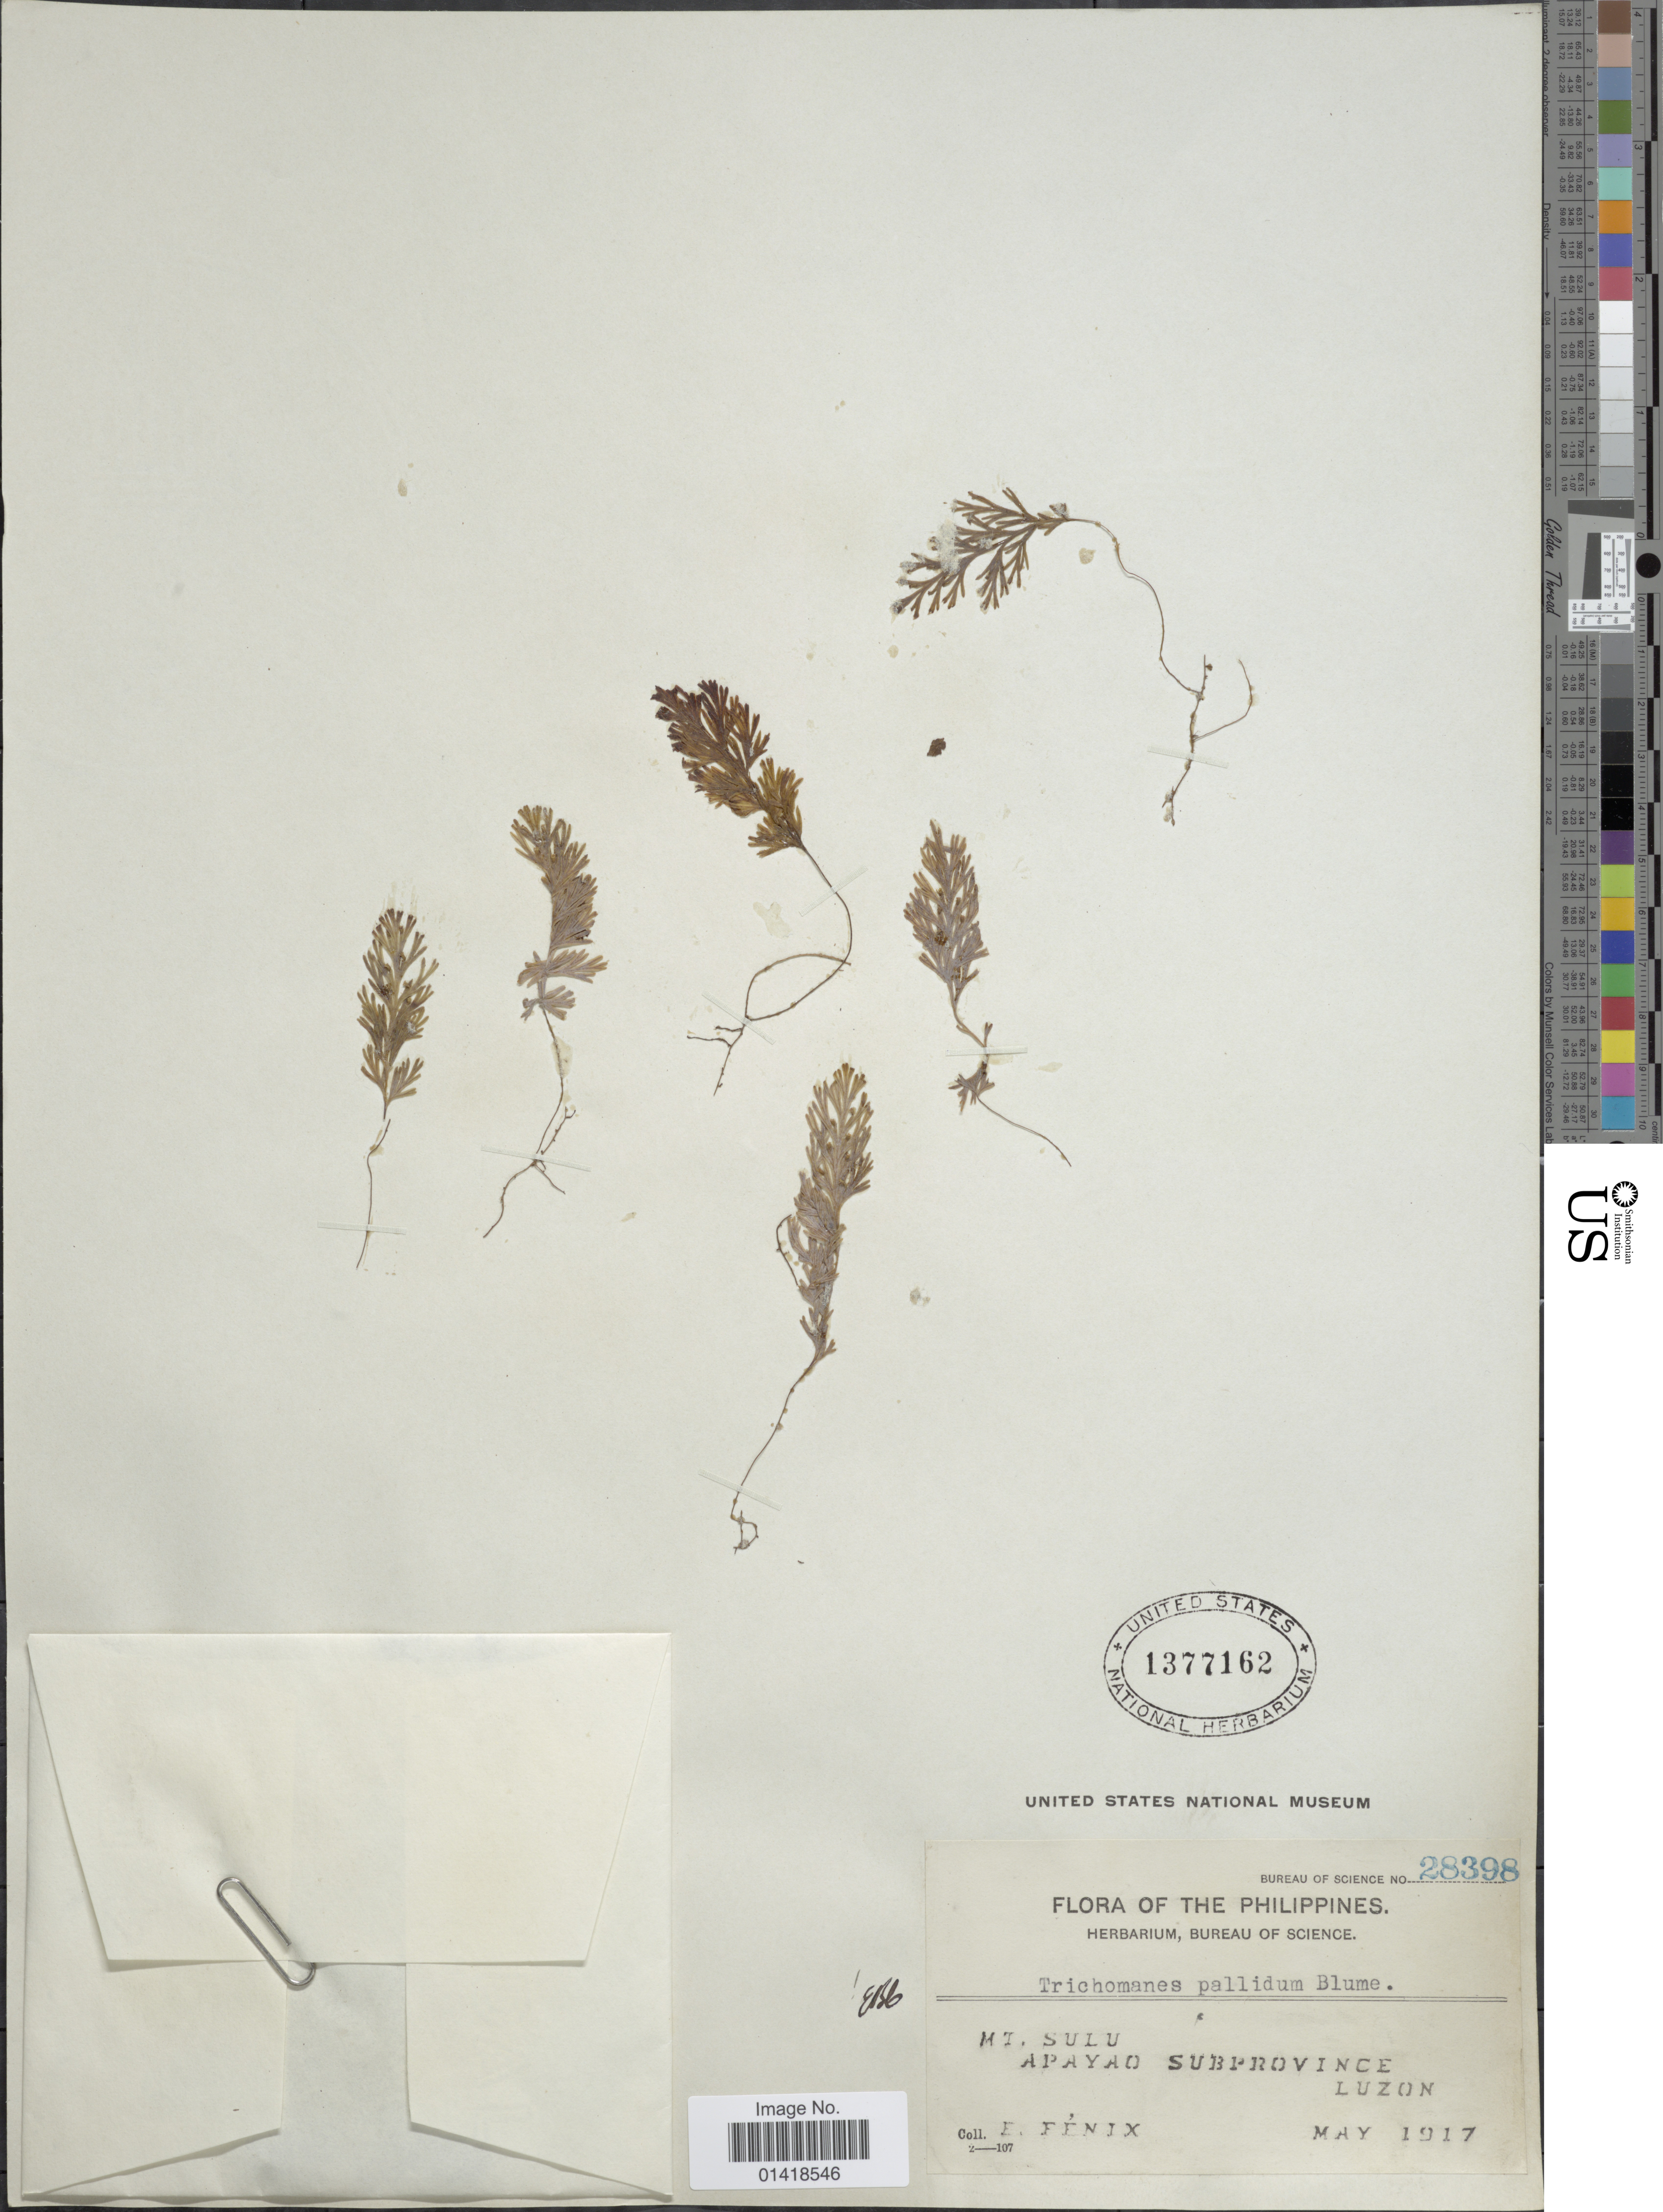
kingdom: Plantae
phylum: Tracheophyta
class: Polypodiopsida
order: Hymenophyllales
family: Hymenophyllaceae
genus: Hymenophyllum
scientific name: Hymenophyllum pallidum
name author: (Blume) Ebihara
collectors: E. Fenix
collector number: Bureau of Science 28398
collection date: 1917-05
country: Philippines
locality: The Philippines. Mt. Sulu. Apayao Subprovince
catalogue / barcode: US 1377162